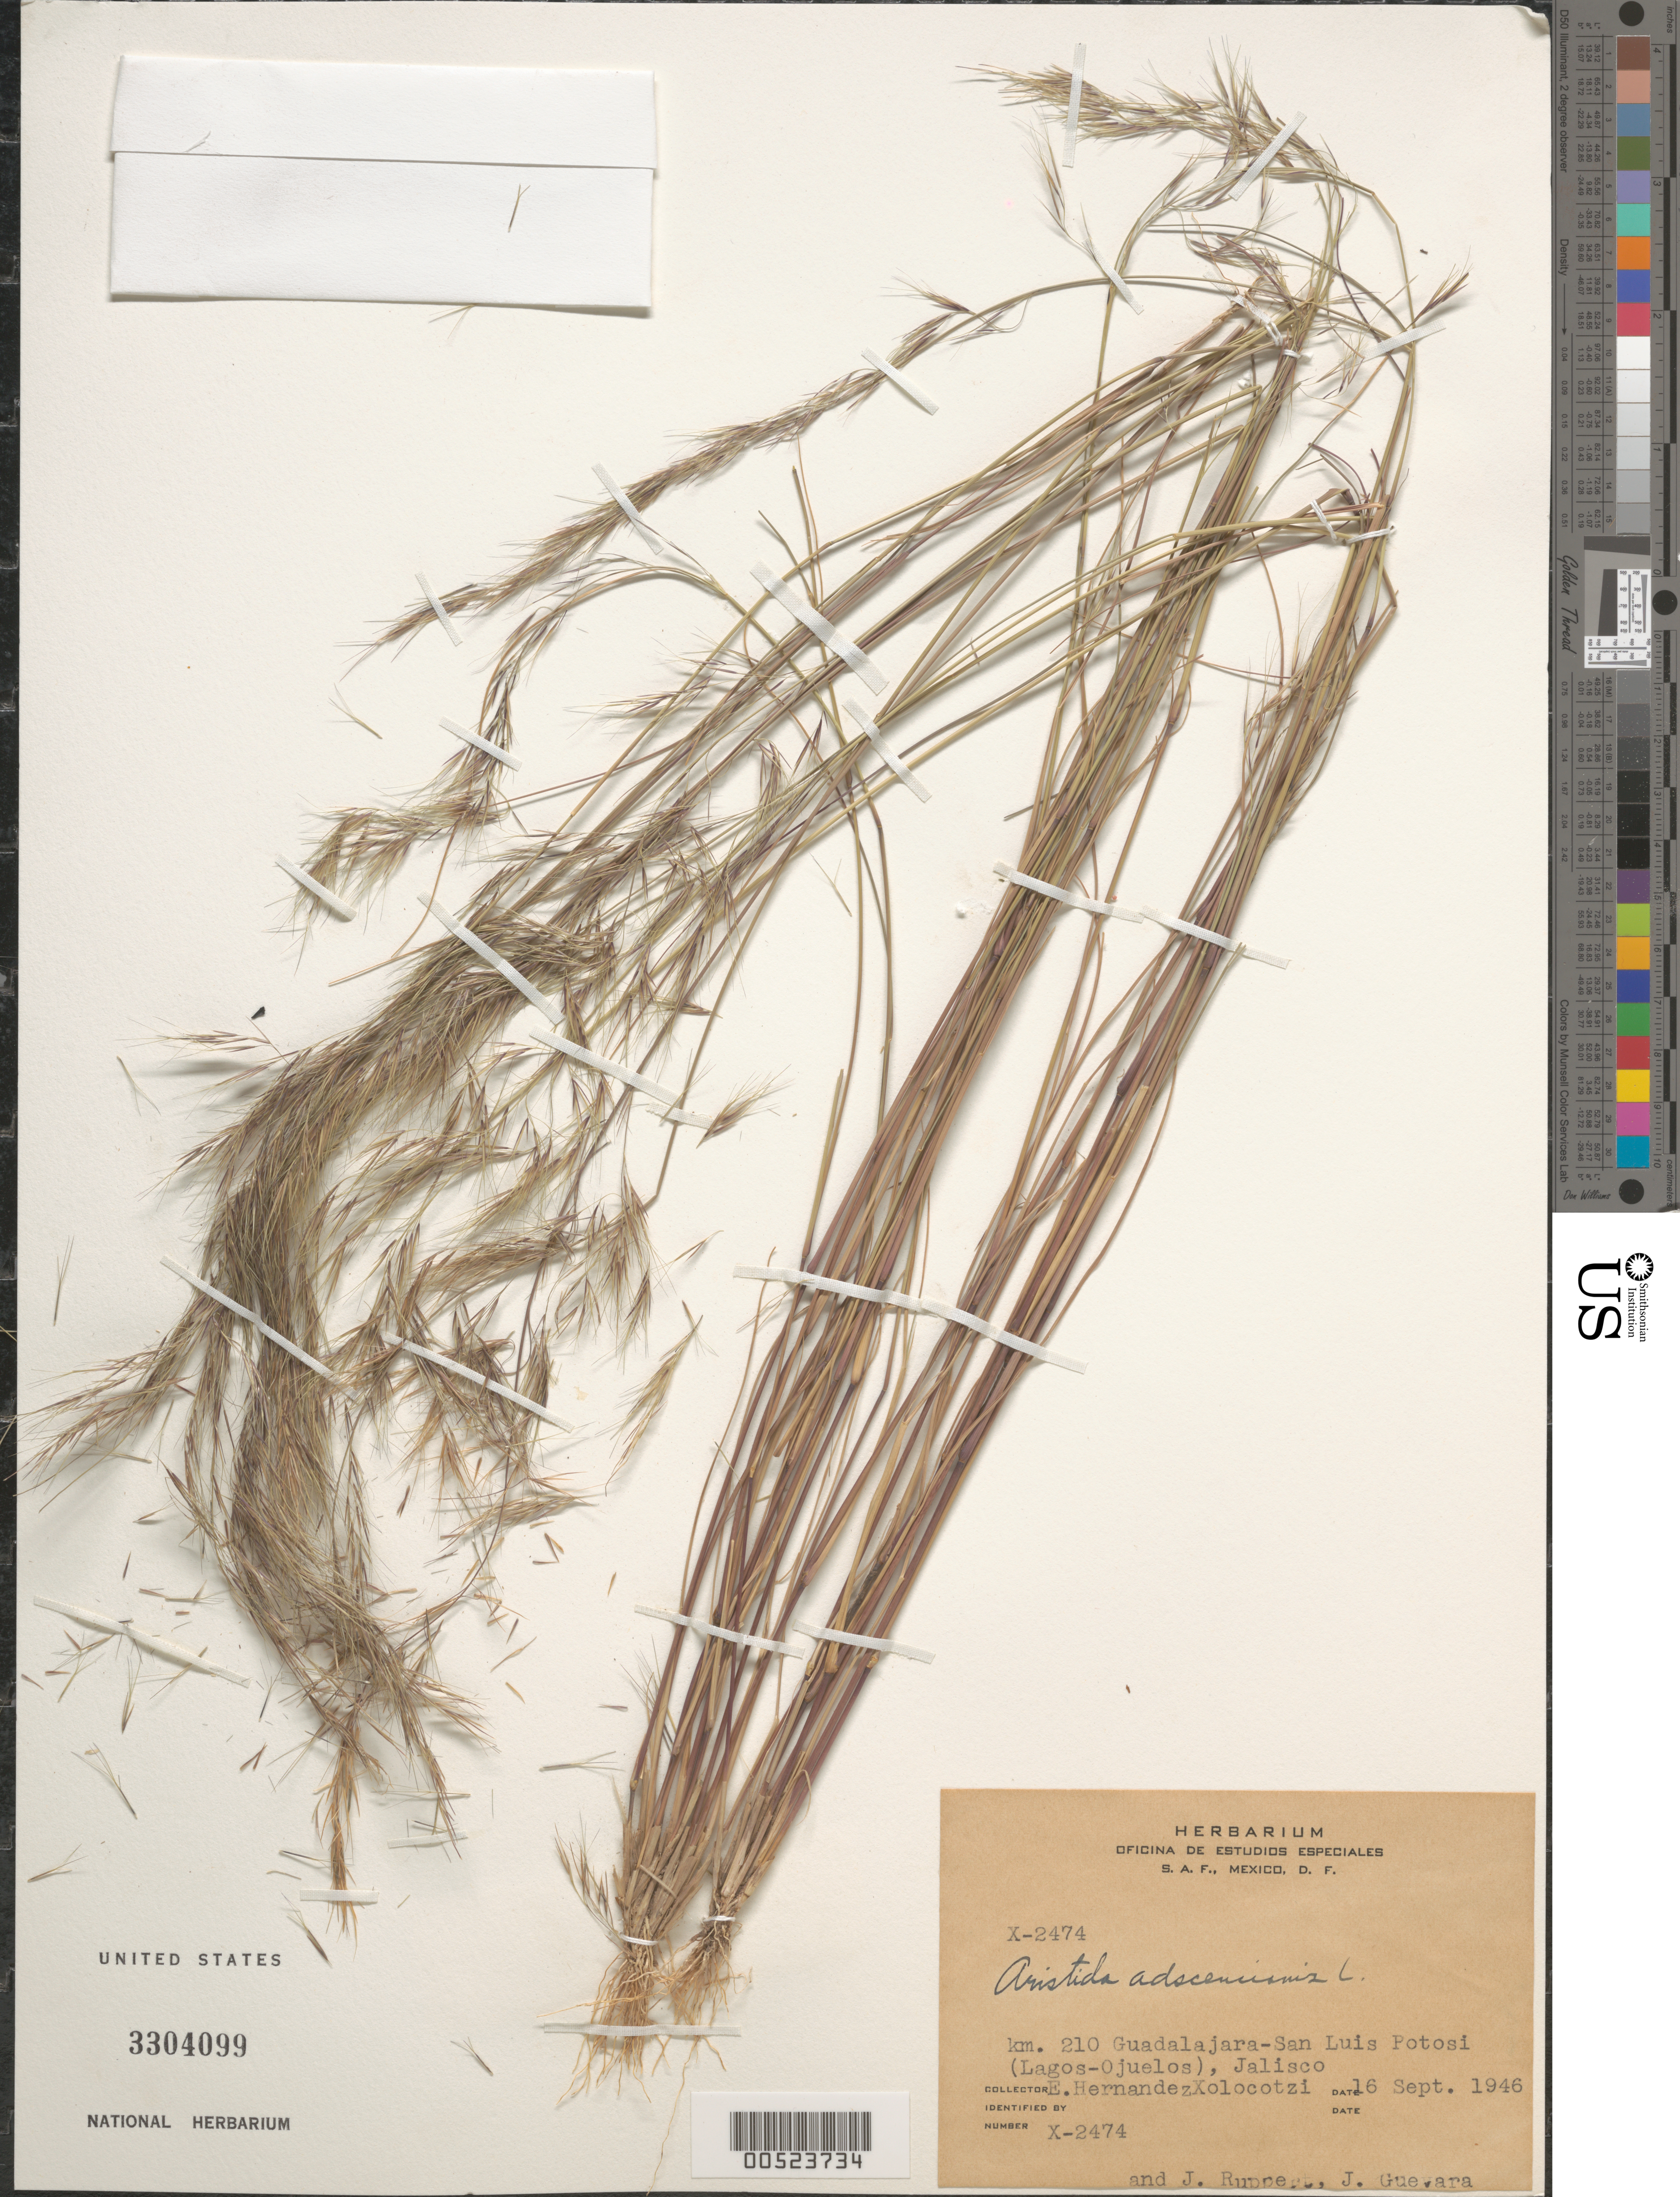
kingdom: Plantae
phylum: Tracheophyta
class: Liliopsida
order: Poales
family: Poaceae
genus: Aristida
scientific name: Aristida adscensionis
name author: L.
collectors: E. I. Hernández-X., J. Ruppert & J. Guevara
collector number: X-2474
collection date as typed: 16 Sep 1946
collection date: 1946-09-16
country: Mexico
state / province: Jalisco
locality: Km 210 Guadalajara-San Luis Potosi, Lagos-Ojuelos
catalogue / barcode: US 3304099